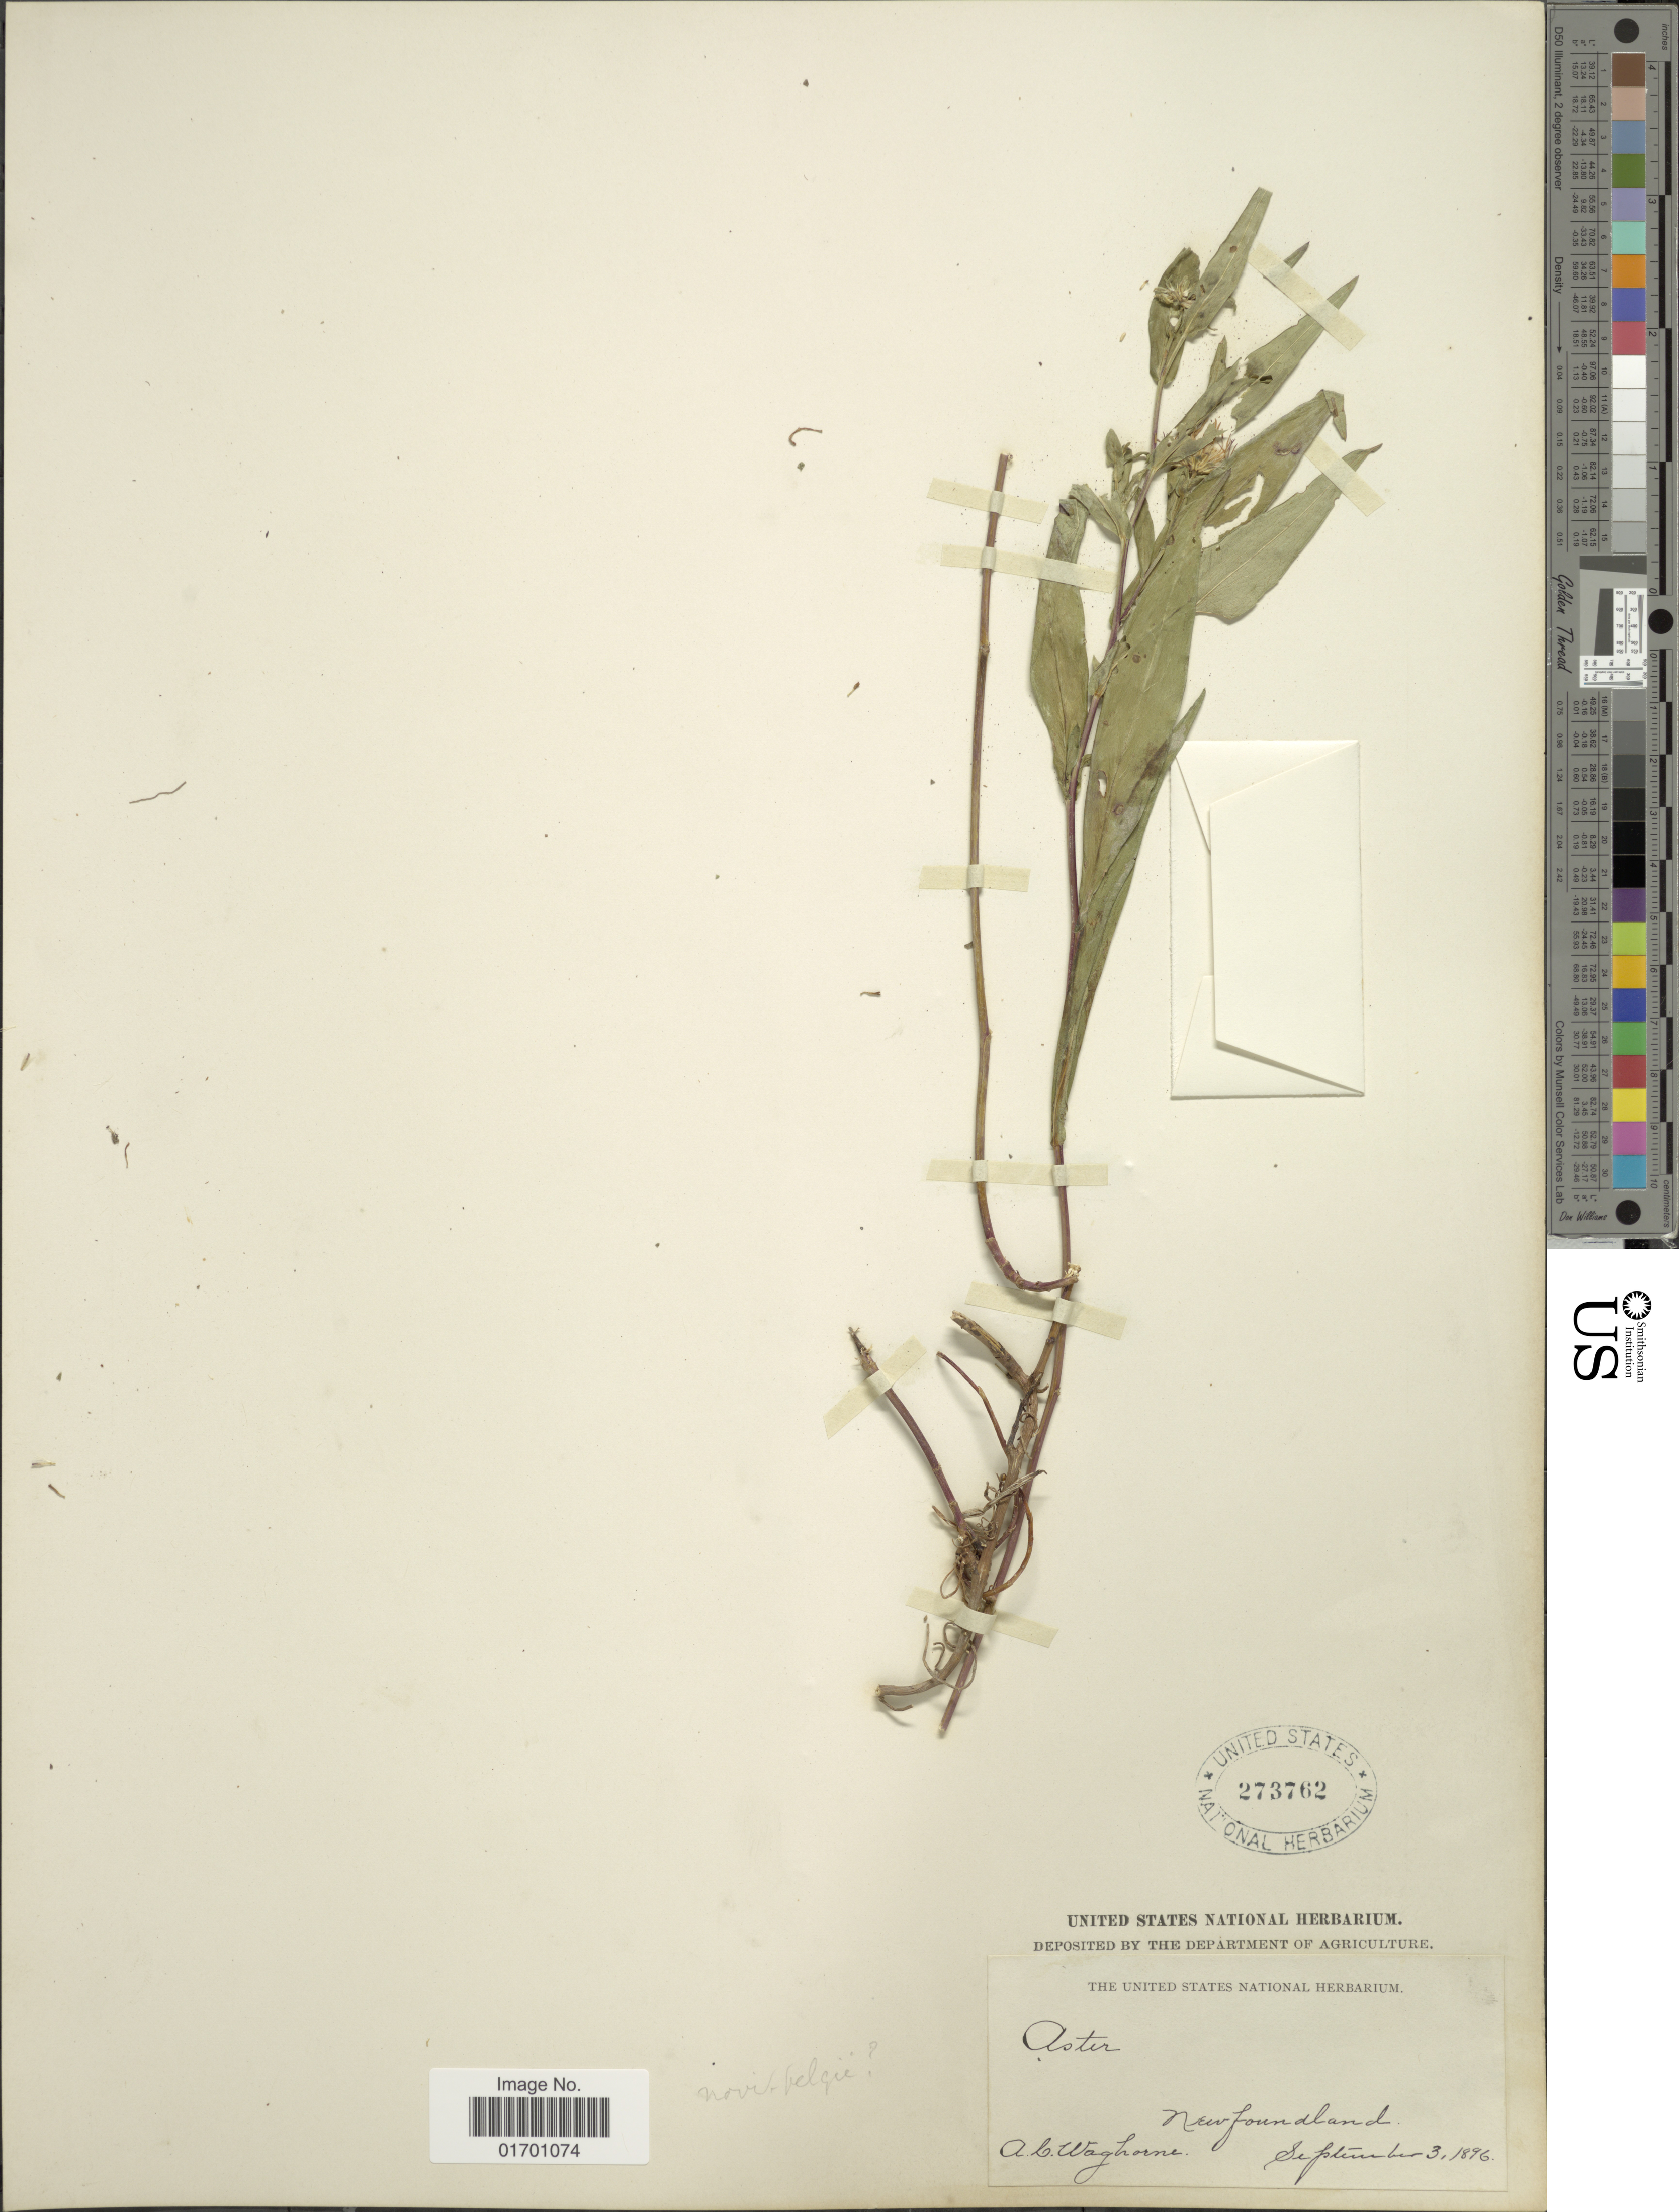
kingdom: Plantae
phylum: Tracheophyta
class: Magnoliopsida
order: Asterales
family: Asteraceae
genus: Symphyotrichum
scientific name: Symphyotrichum novi-belgii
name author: (L.) G.L. Nesom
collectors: A. Waghorne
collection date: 1896-09-03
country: Canada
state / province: Newfoundland and Labrador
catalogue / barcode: US 273762